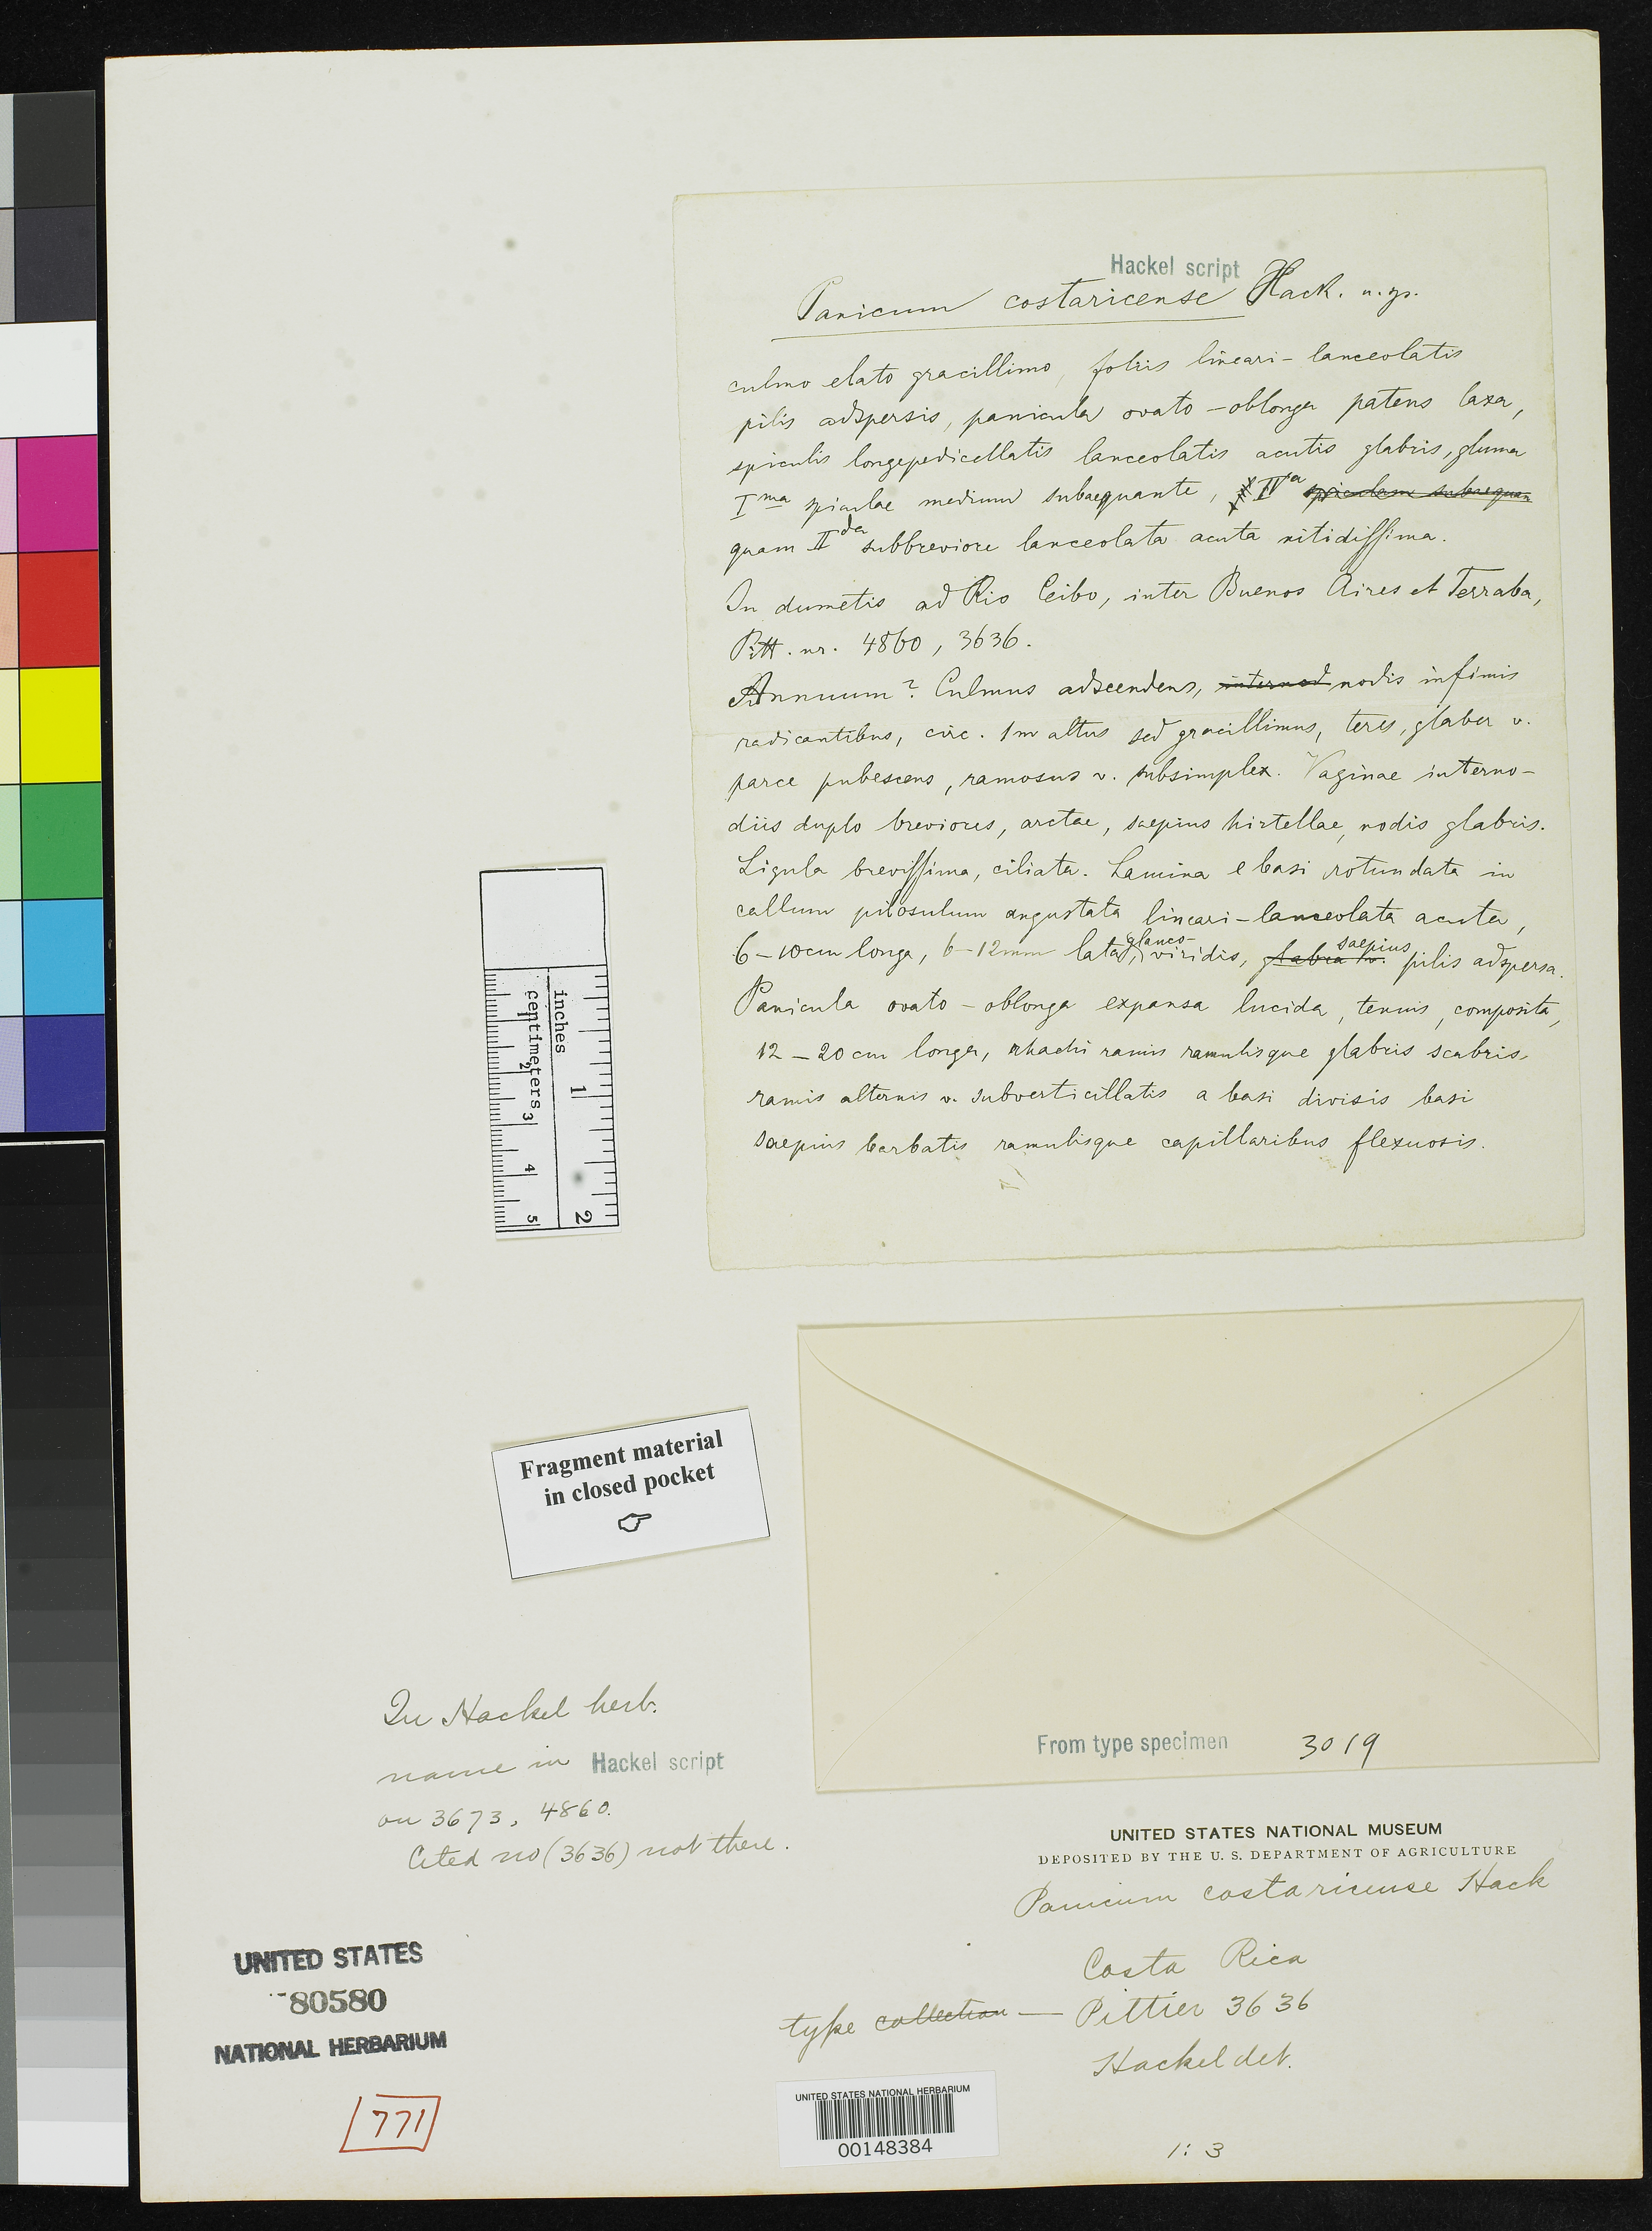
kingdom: Plantae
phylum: Tracheophyta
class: Liliopsida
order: Poales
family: Poaceae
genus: Panicum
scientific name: Panicum costaricense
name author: Hack.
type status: Type Fragment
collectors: H. F. Pittier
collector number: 3636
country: Costa Rica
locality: Between Buenos Aires and Terralba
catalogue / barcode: US 80580